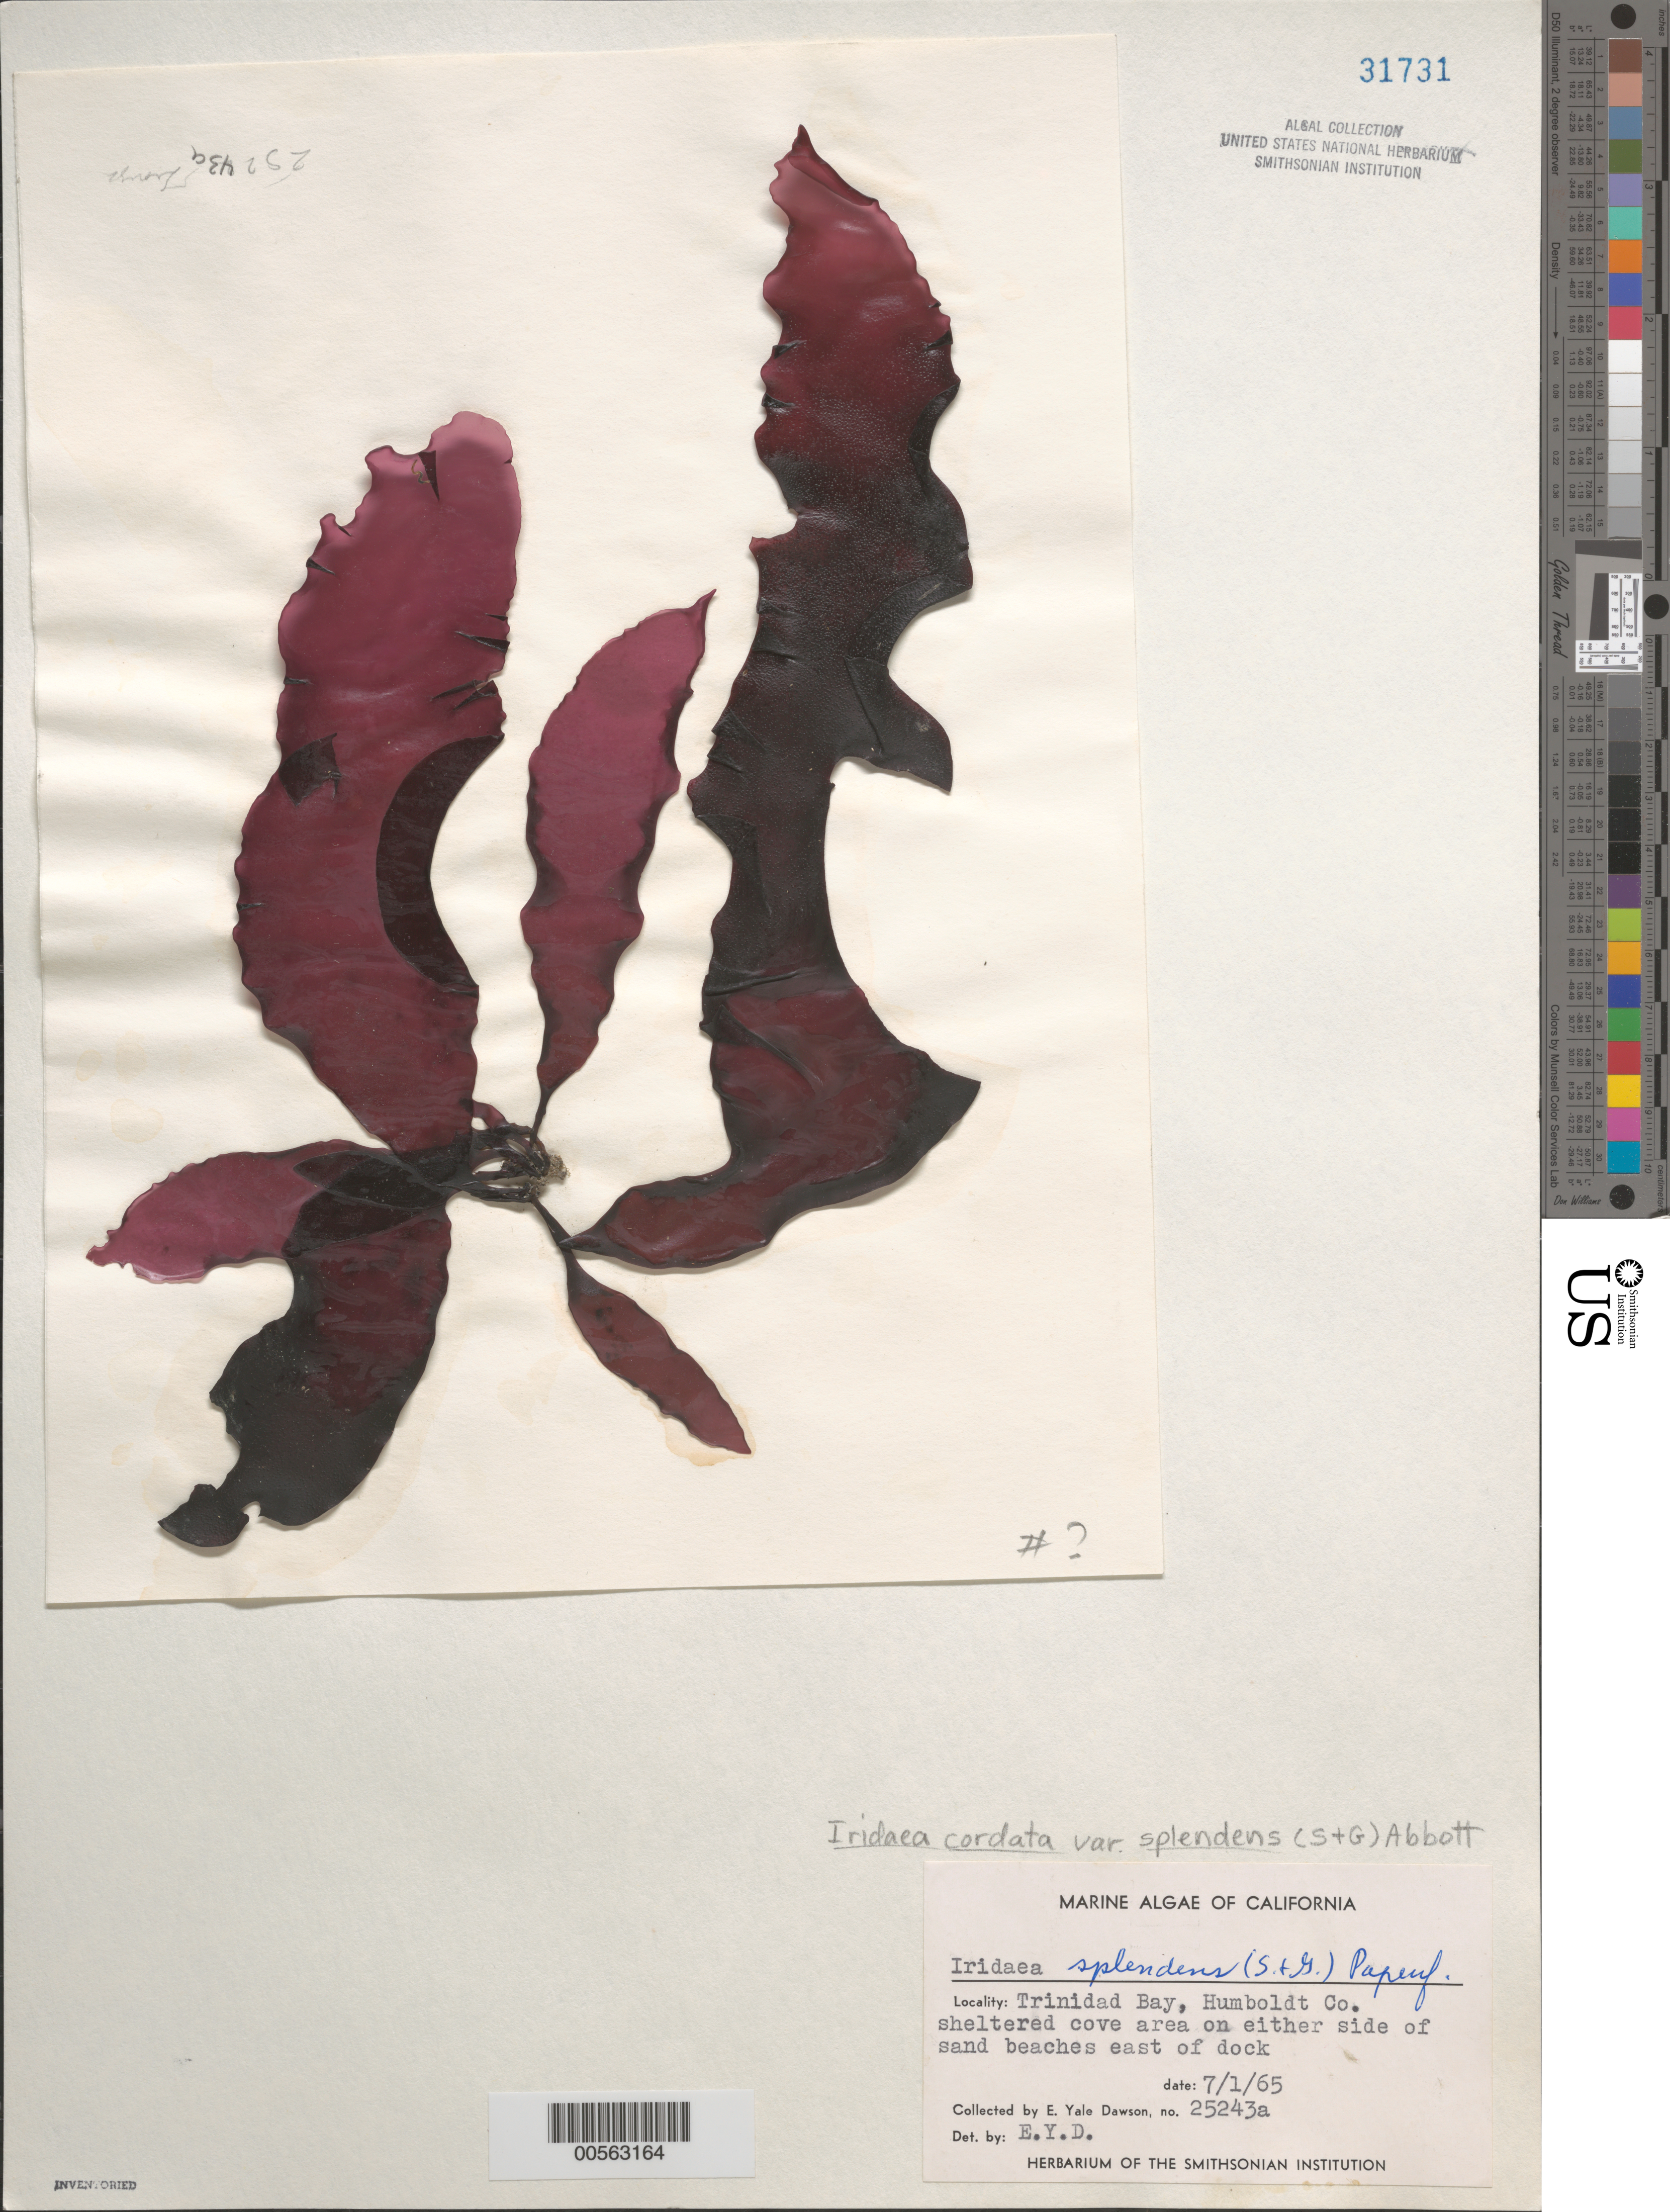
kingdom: Plantae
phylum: Rhodophyta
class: Florideophyceae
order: Gigartinales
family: Gigartinaceae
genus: Iridaea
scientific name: Iridaea cordata var. splendens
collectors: E. Y. Dawson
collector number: EYD 25243a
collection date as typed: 01 Jul 1965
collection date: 1965-07-01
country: United States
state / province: California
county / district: Humboldt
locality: Trinidad Bay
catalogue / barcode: US 31731